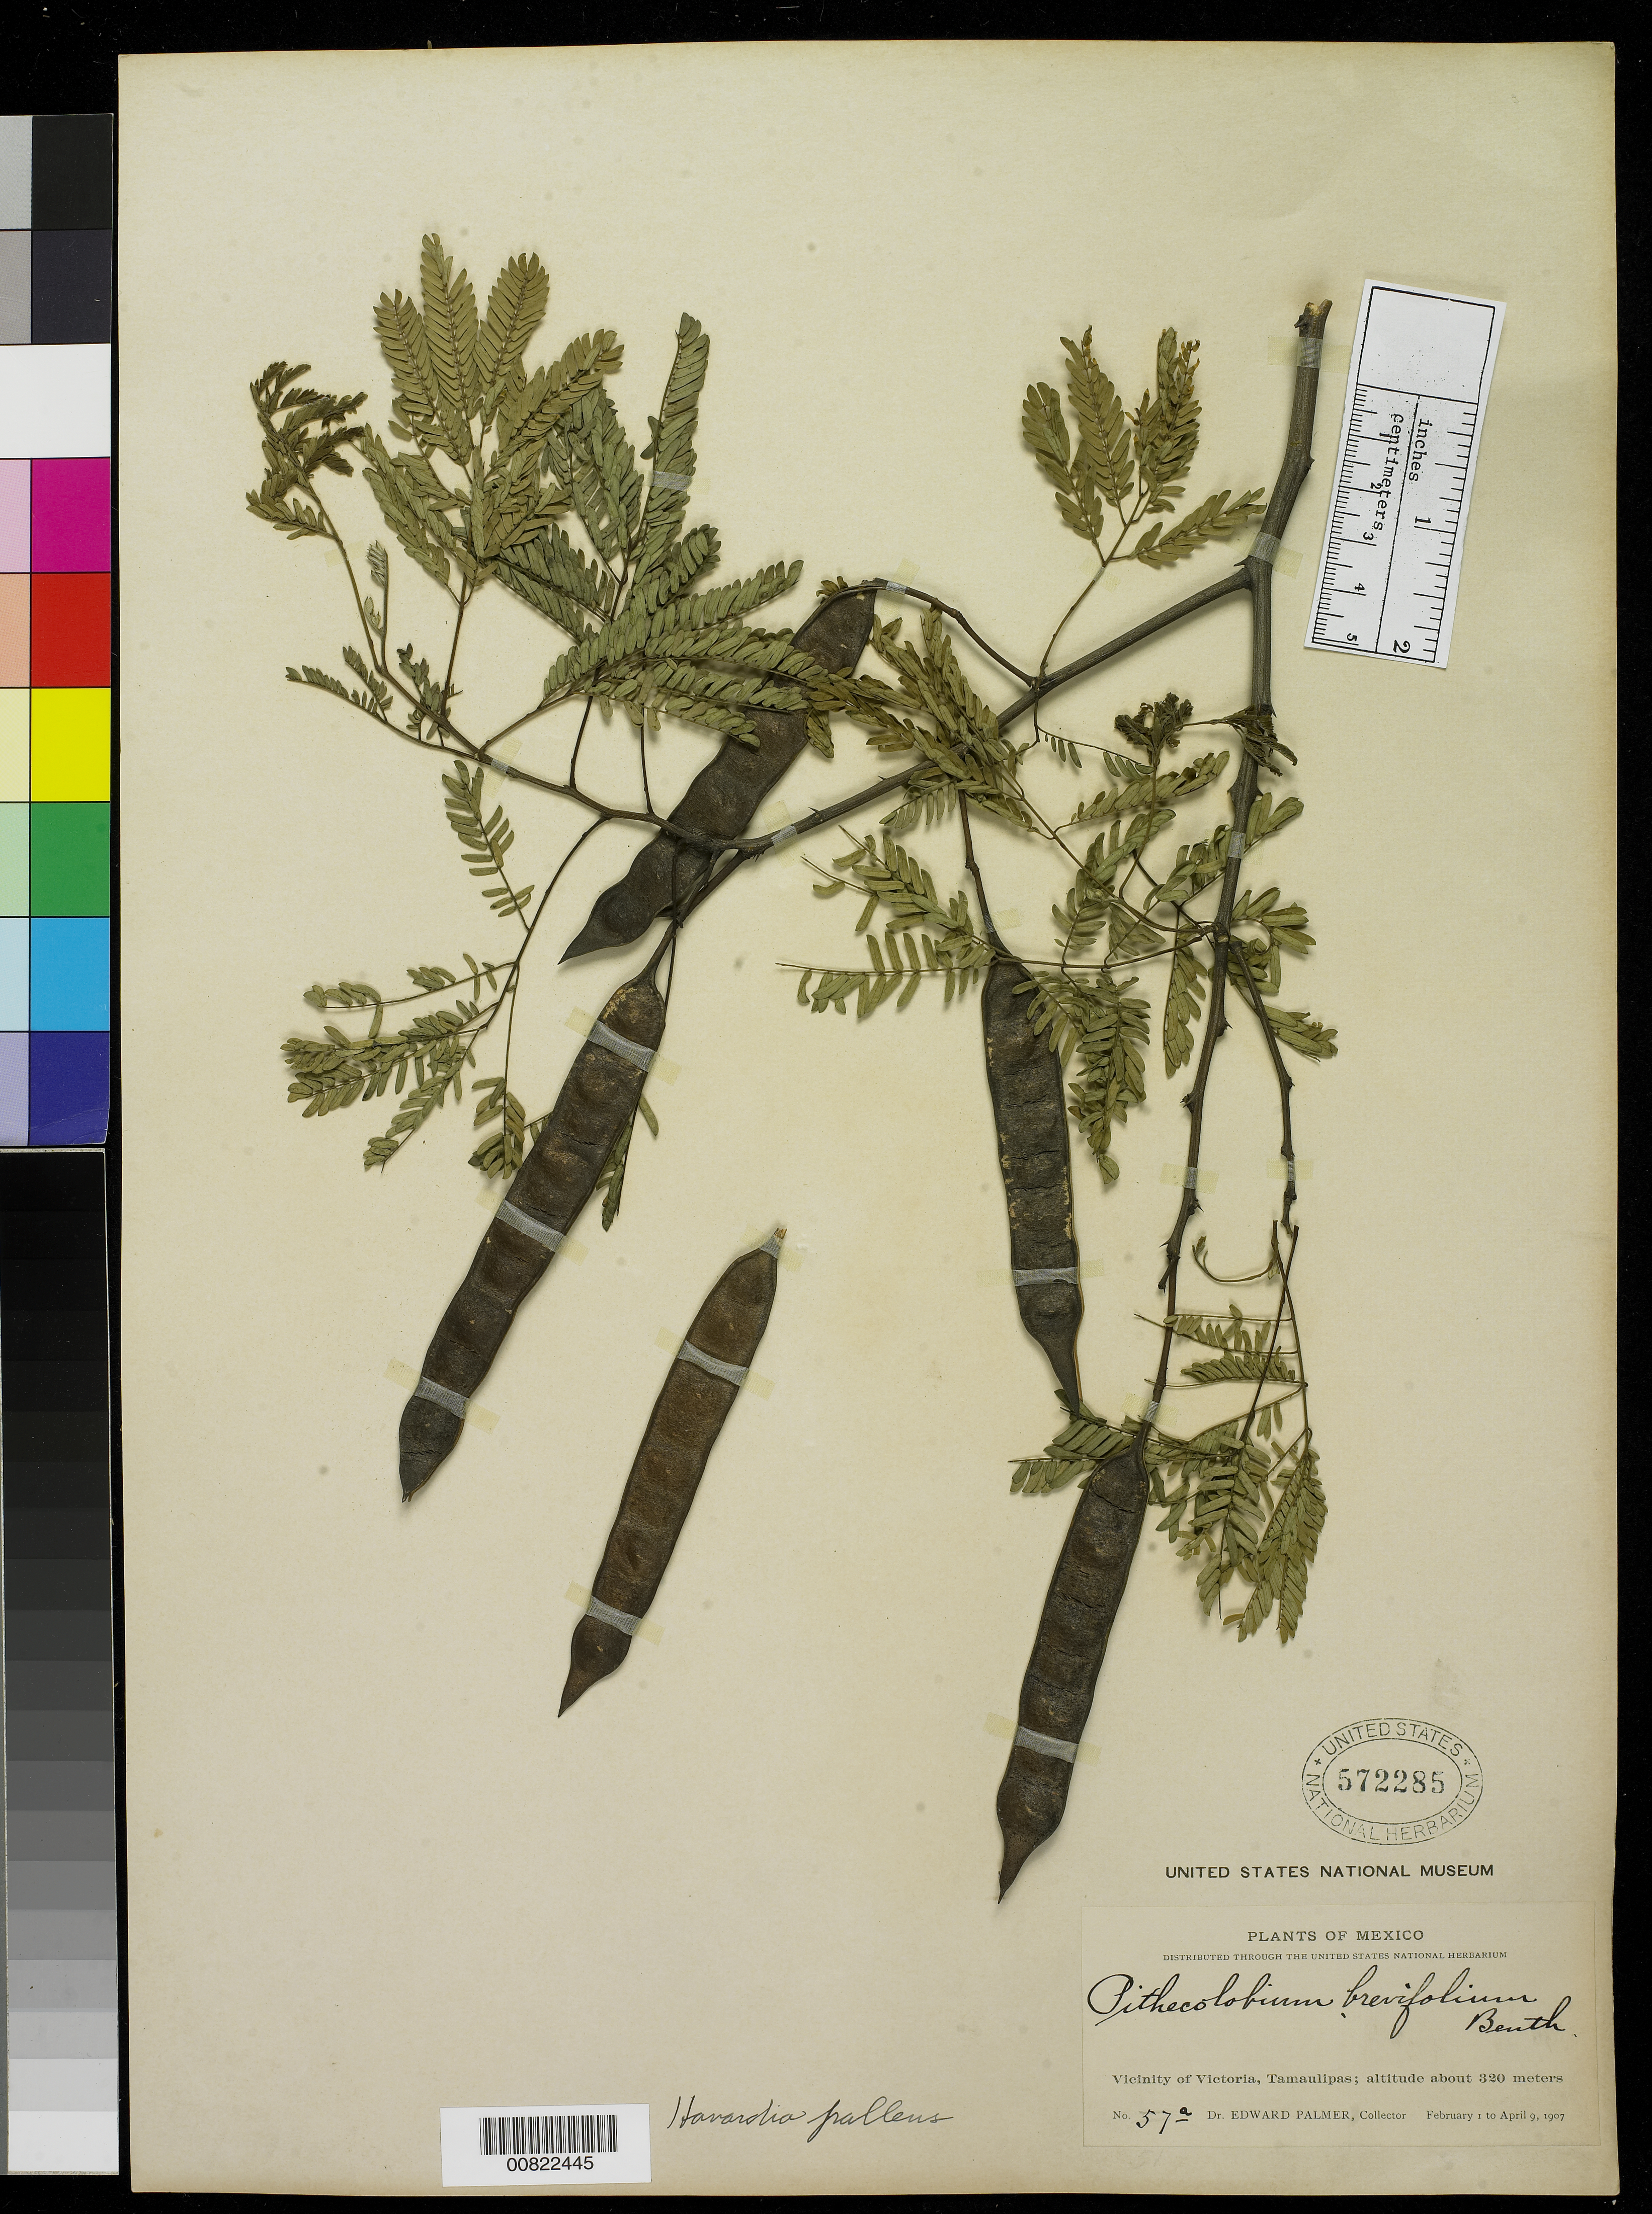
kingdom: Plantae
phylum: Tracheophyta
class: Magnoliopsida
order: Fabales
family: Fabaceae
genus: Havardia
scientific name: Havardia pallens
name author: (Benth.) Britton & Rose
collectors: E. Palmer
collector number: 57a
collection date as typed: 01 Feb 1907 to 09 Apr 1907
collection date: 1907-02-01/1907-04-09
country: Mexico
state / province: Tamaulipas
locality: Vicinity of Victoria.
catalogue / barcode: US 572285